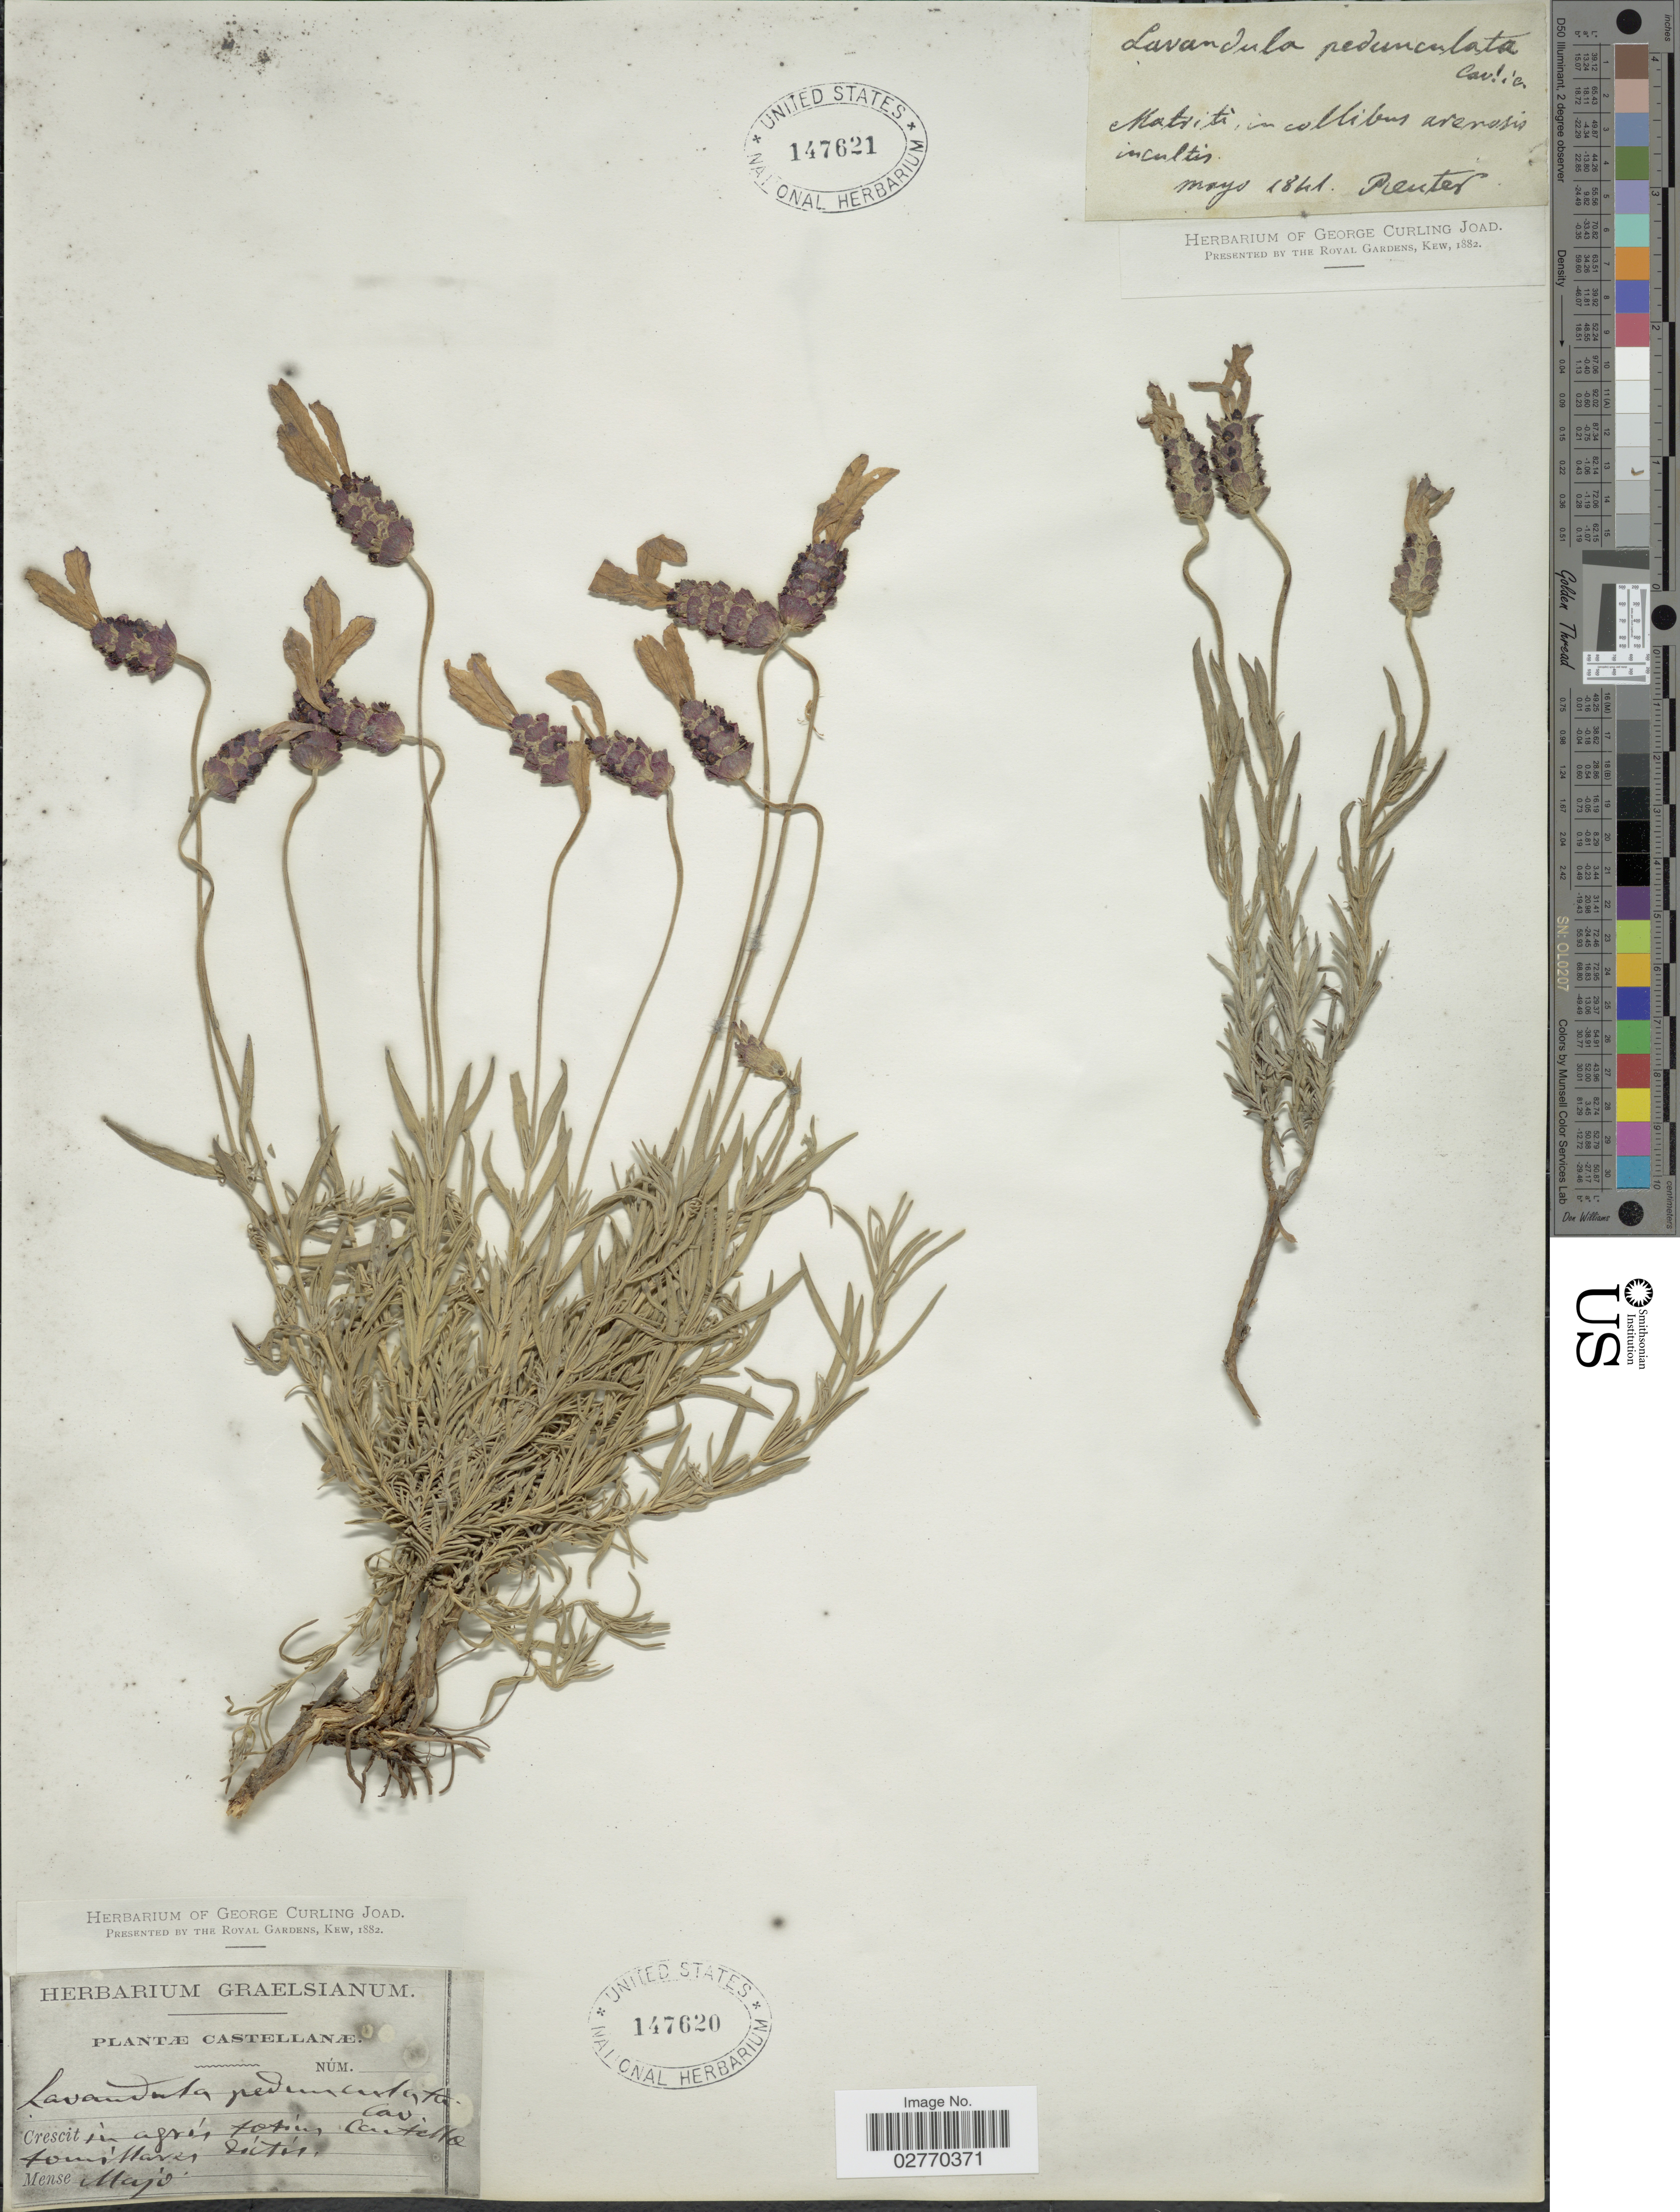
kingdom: Plantae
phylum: Tracheophyta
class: Magnoliopsida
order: Lamiales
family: Lamiaceae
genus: Lavandula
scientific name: Lavandula pedunculata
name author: (Mill.) Cav.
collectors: ex Herb. Graelsianum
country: Spain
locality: Castellianæ in agris totis, Castella tomi Mases dictis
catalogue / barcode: US 147620